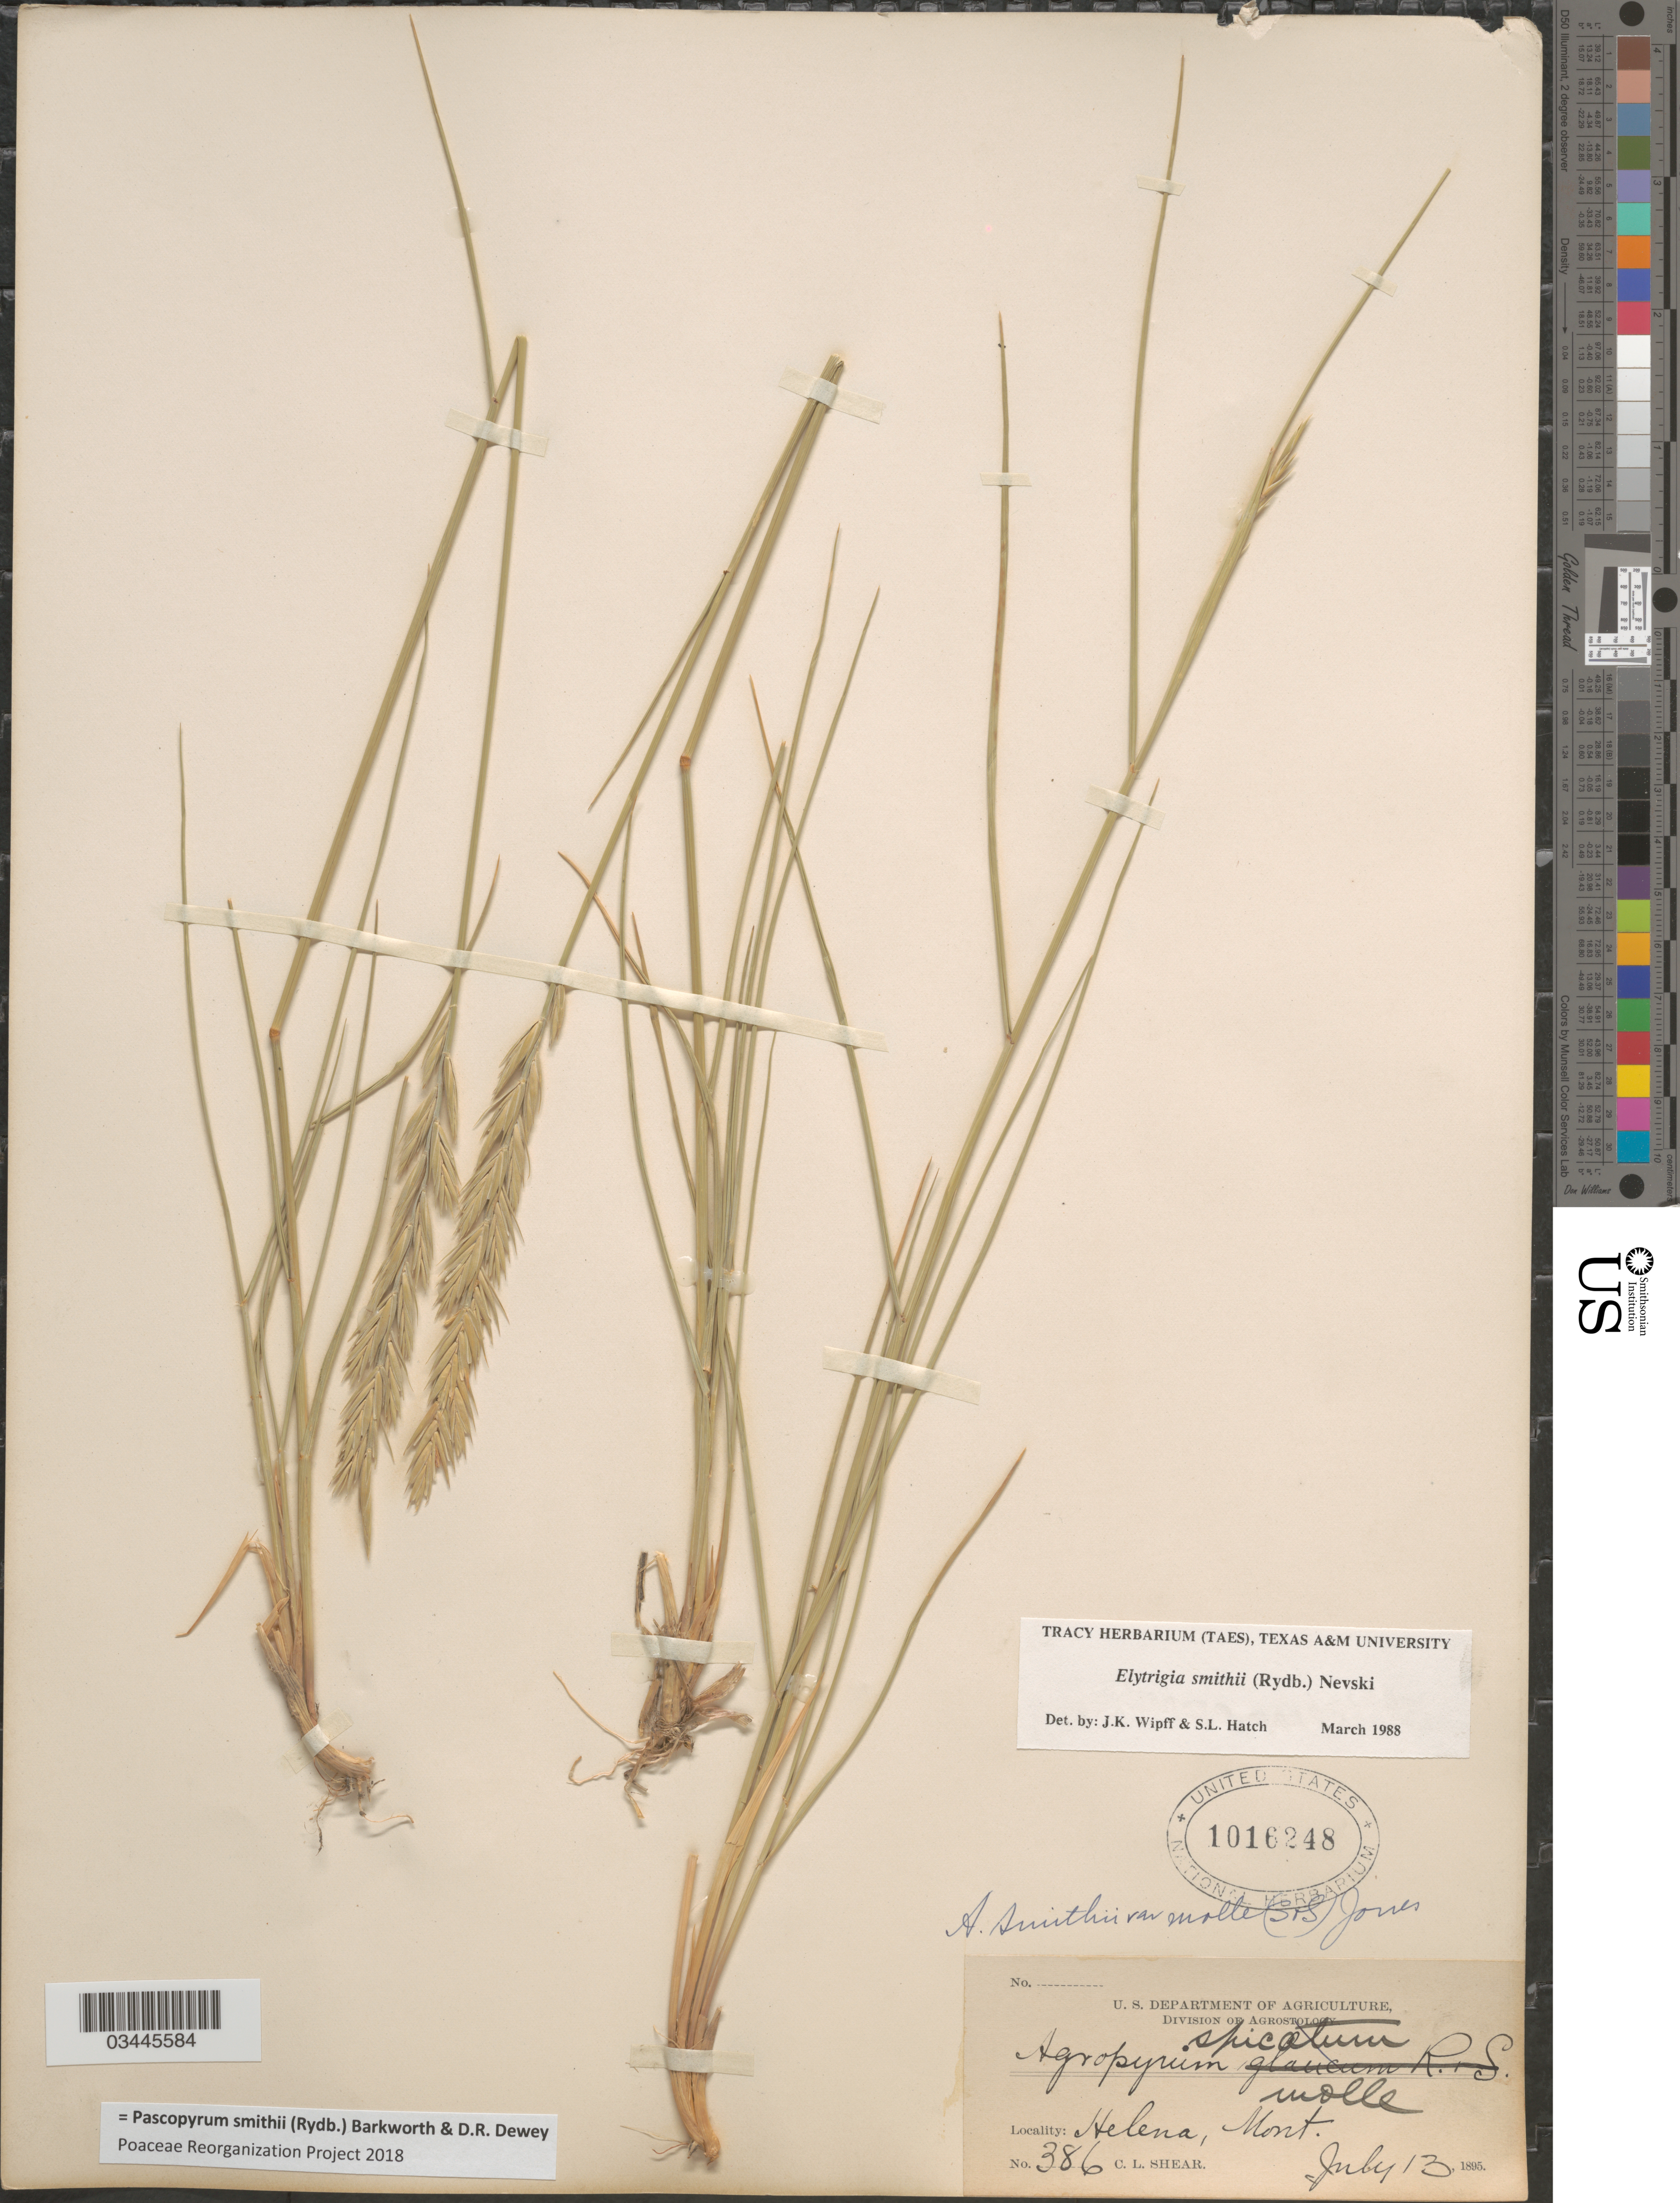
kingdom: Plantae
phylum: Tracheophyta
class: Liliopsida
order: Poales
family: Poaceae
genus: Pascopyrum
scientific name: Pascopyrum smithii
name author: (Rydb.) Barkworth & Dewey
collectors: C. L. Shear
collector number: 386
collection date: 1895-07-13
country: United States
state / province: Montana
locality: Helena.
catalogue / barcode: US 1016248